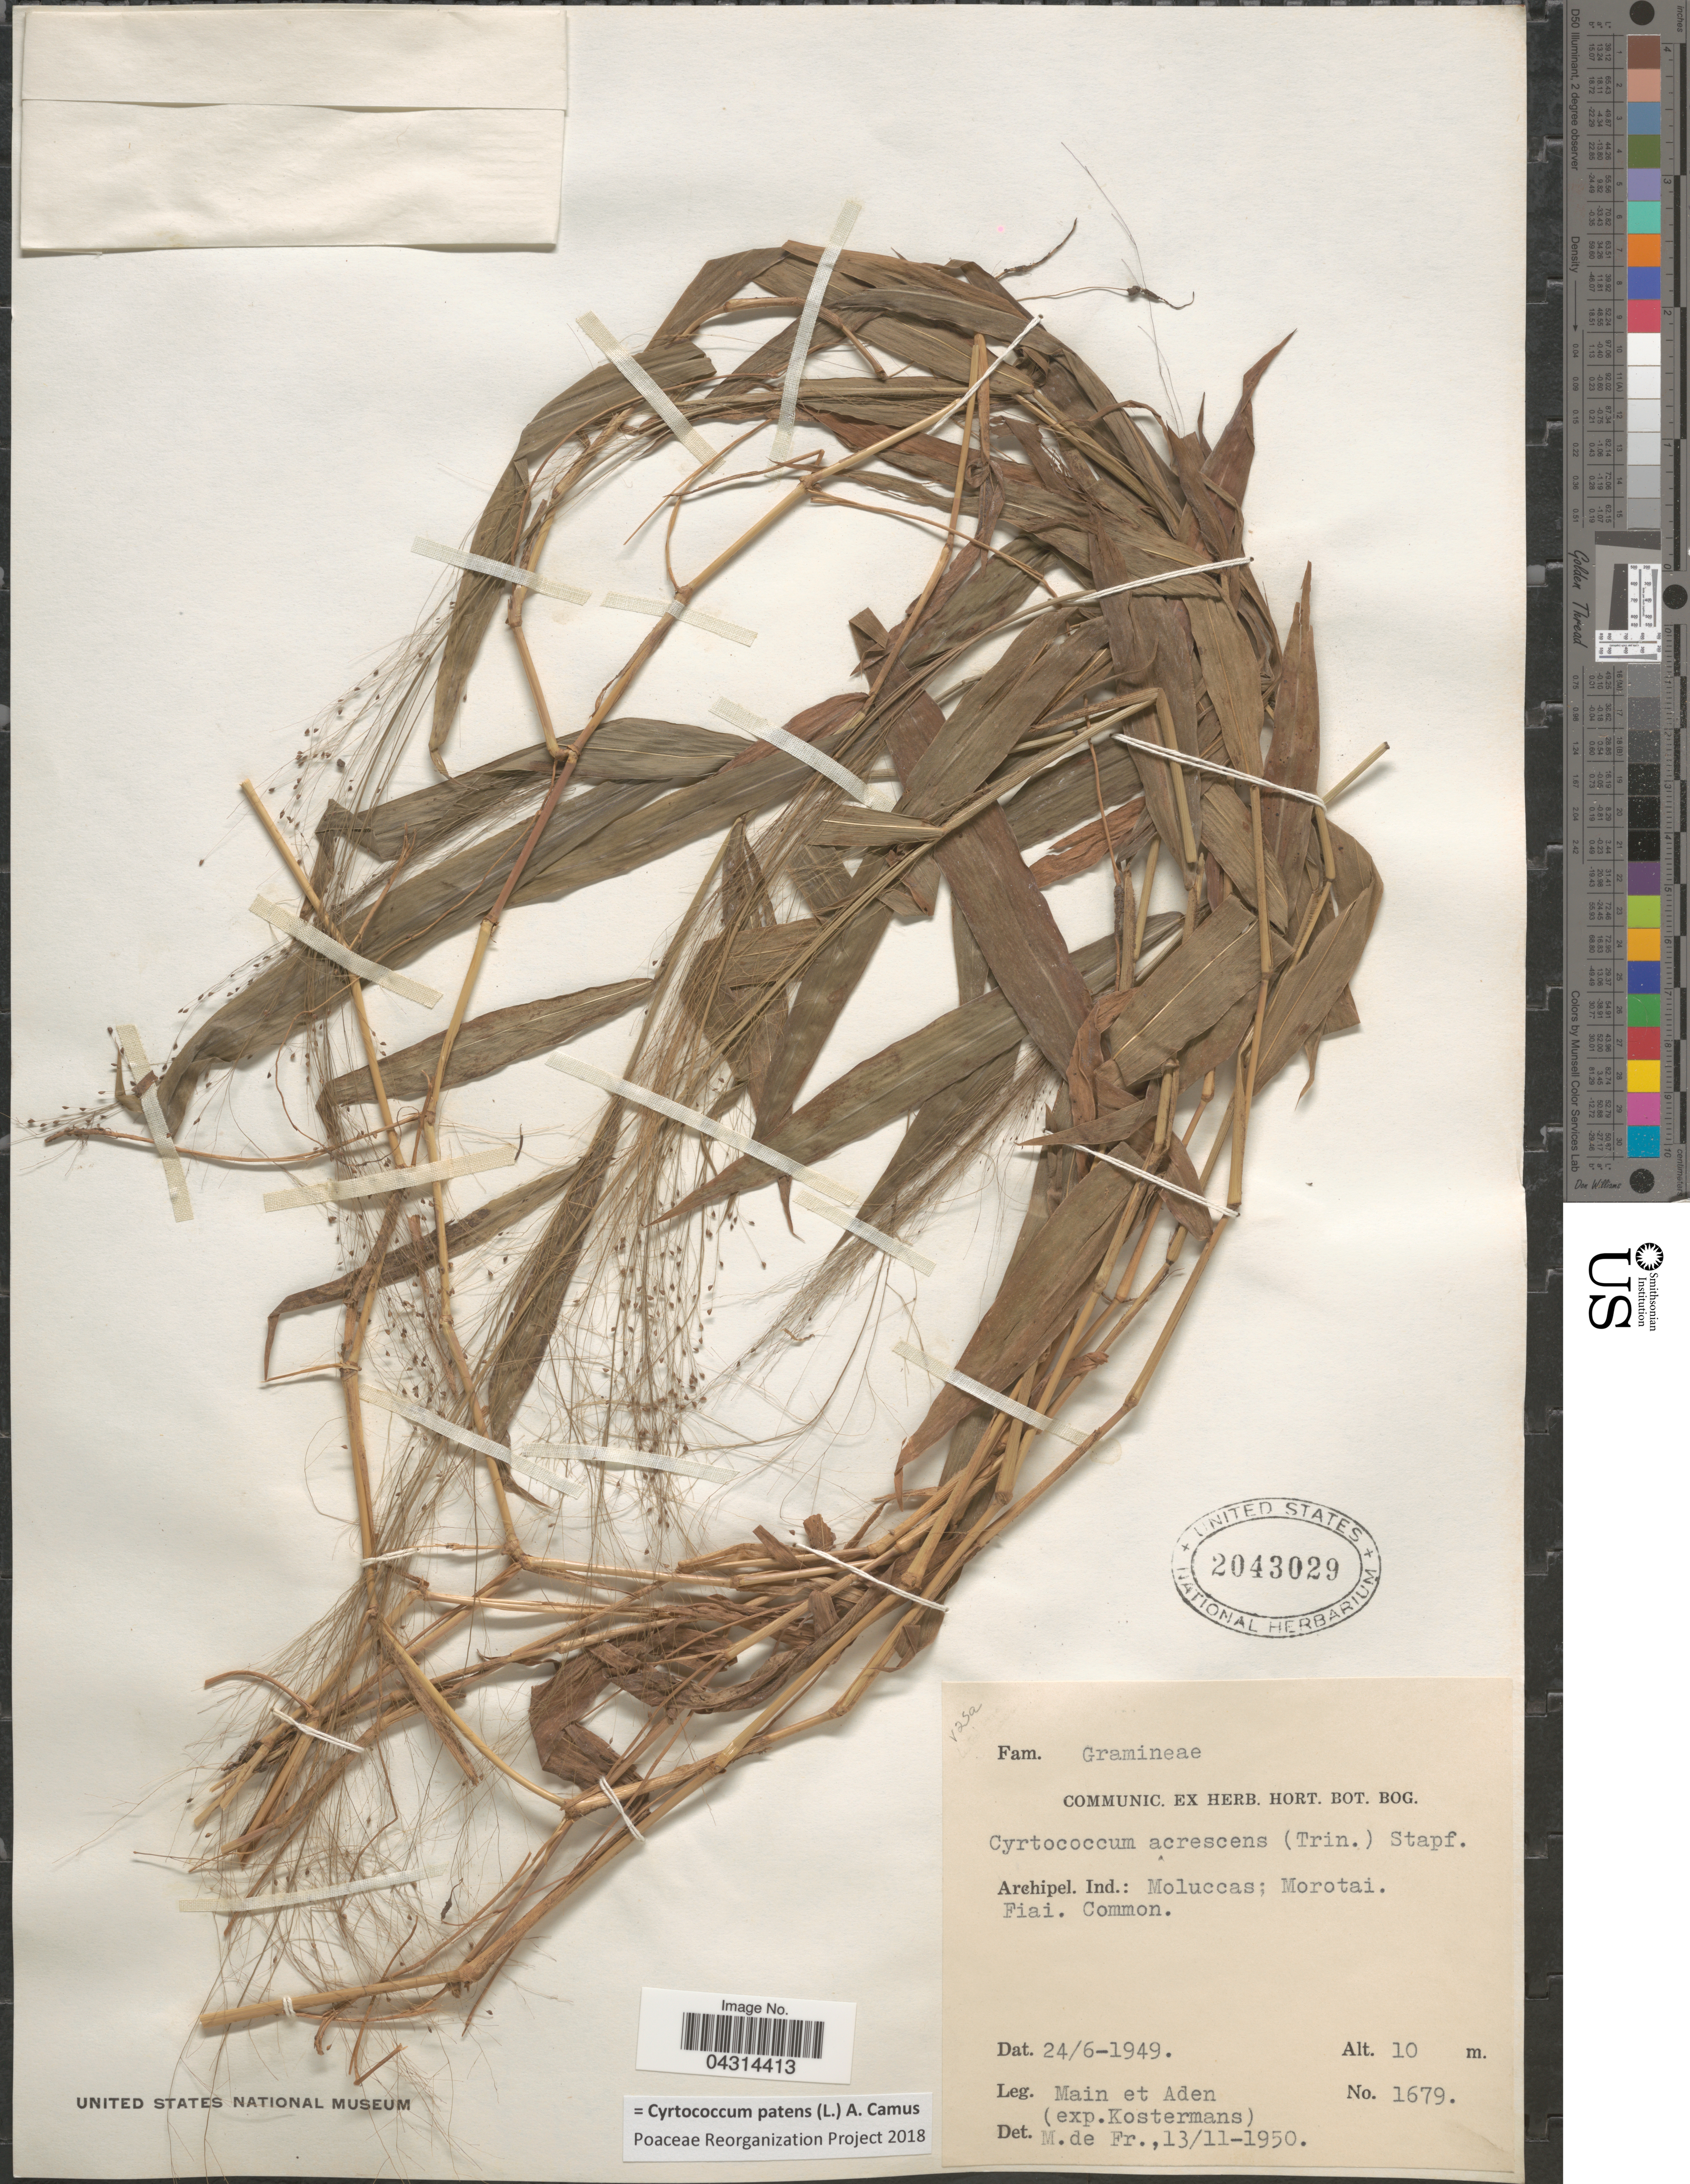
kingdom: Plantae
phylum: Tracheophyta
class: Liliopsida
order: Poales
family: Poaceae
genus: Cyrtococcum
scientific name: Cyrtococcum patens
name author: (L.) A. Camus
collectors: -. Main & -- Aden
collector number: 1679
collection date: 1949-06-24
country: Indonesia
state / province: Maluku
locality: Archipel. Ind.: Moluccas; Morotai.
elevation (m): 10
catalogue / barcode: US 2043029